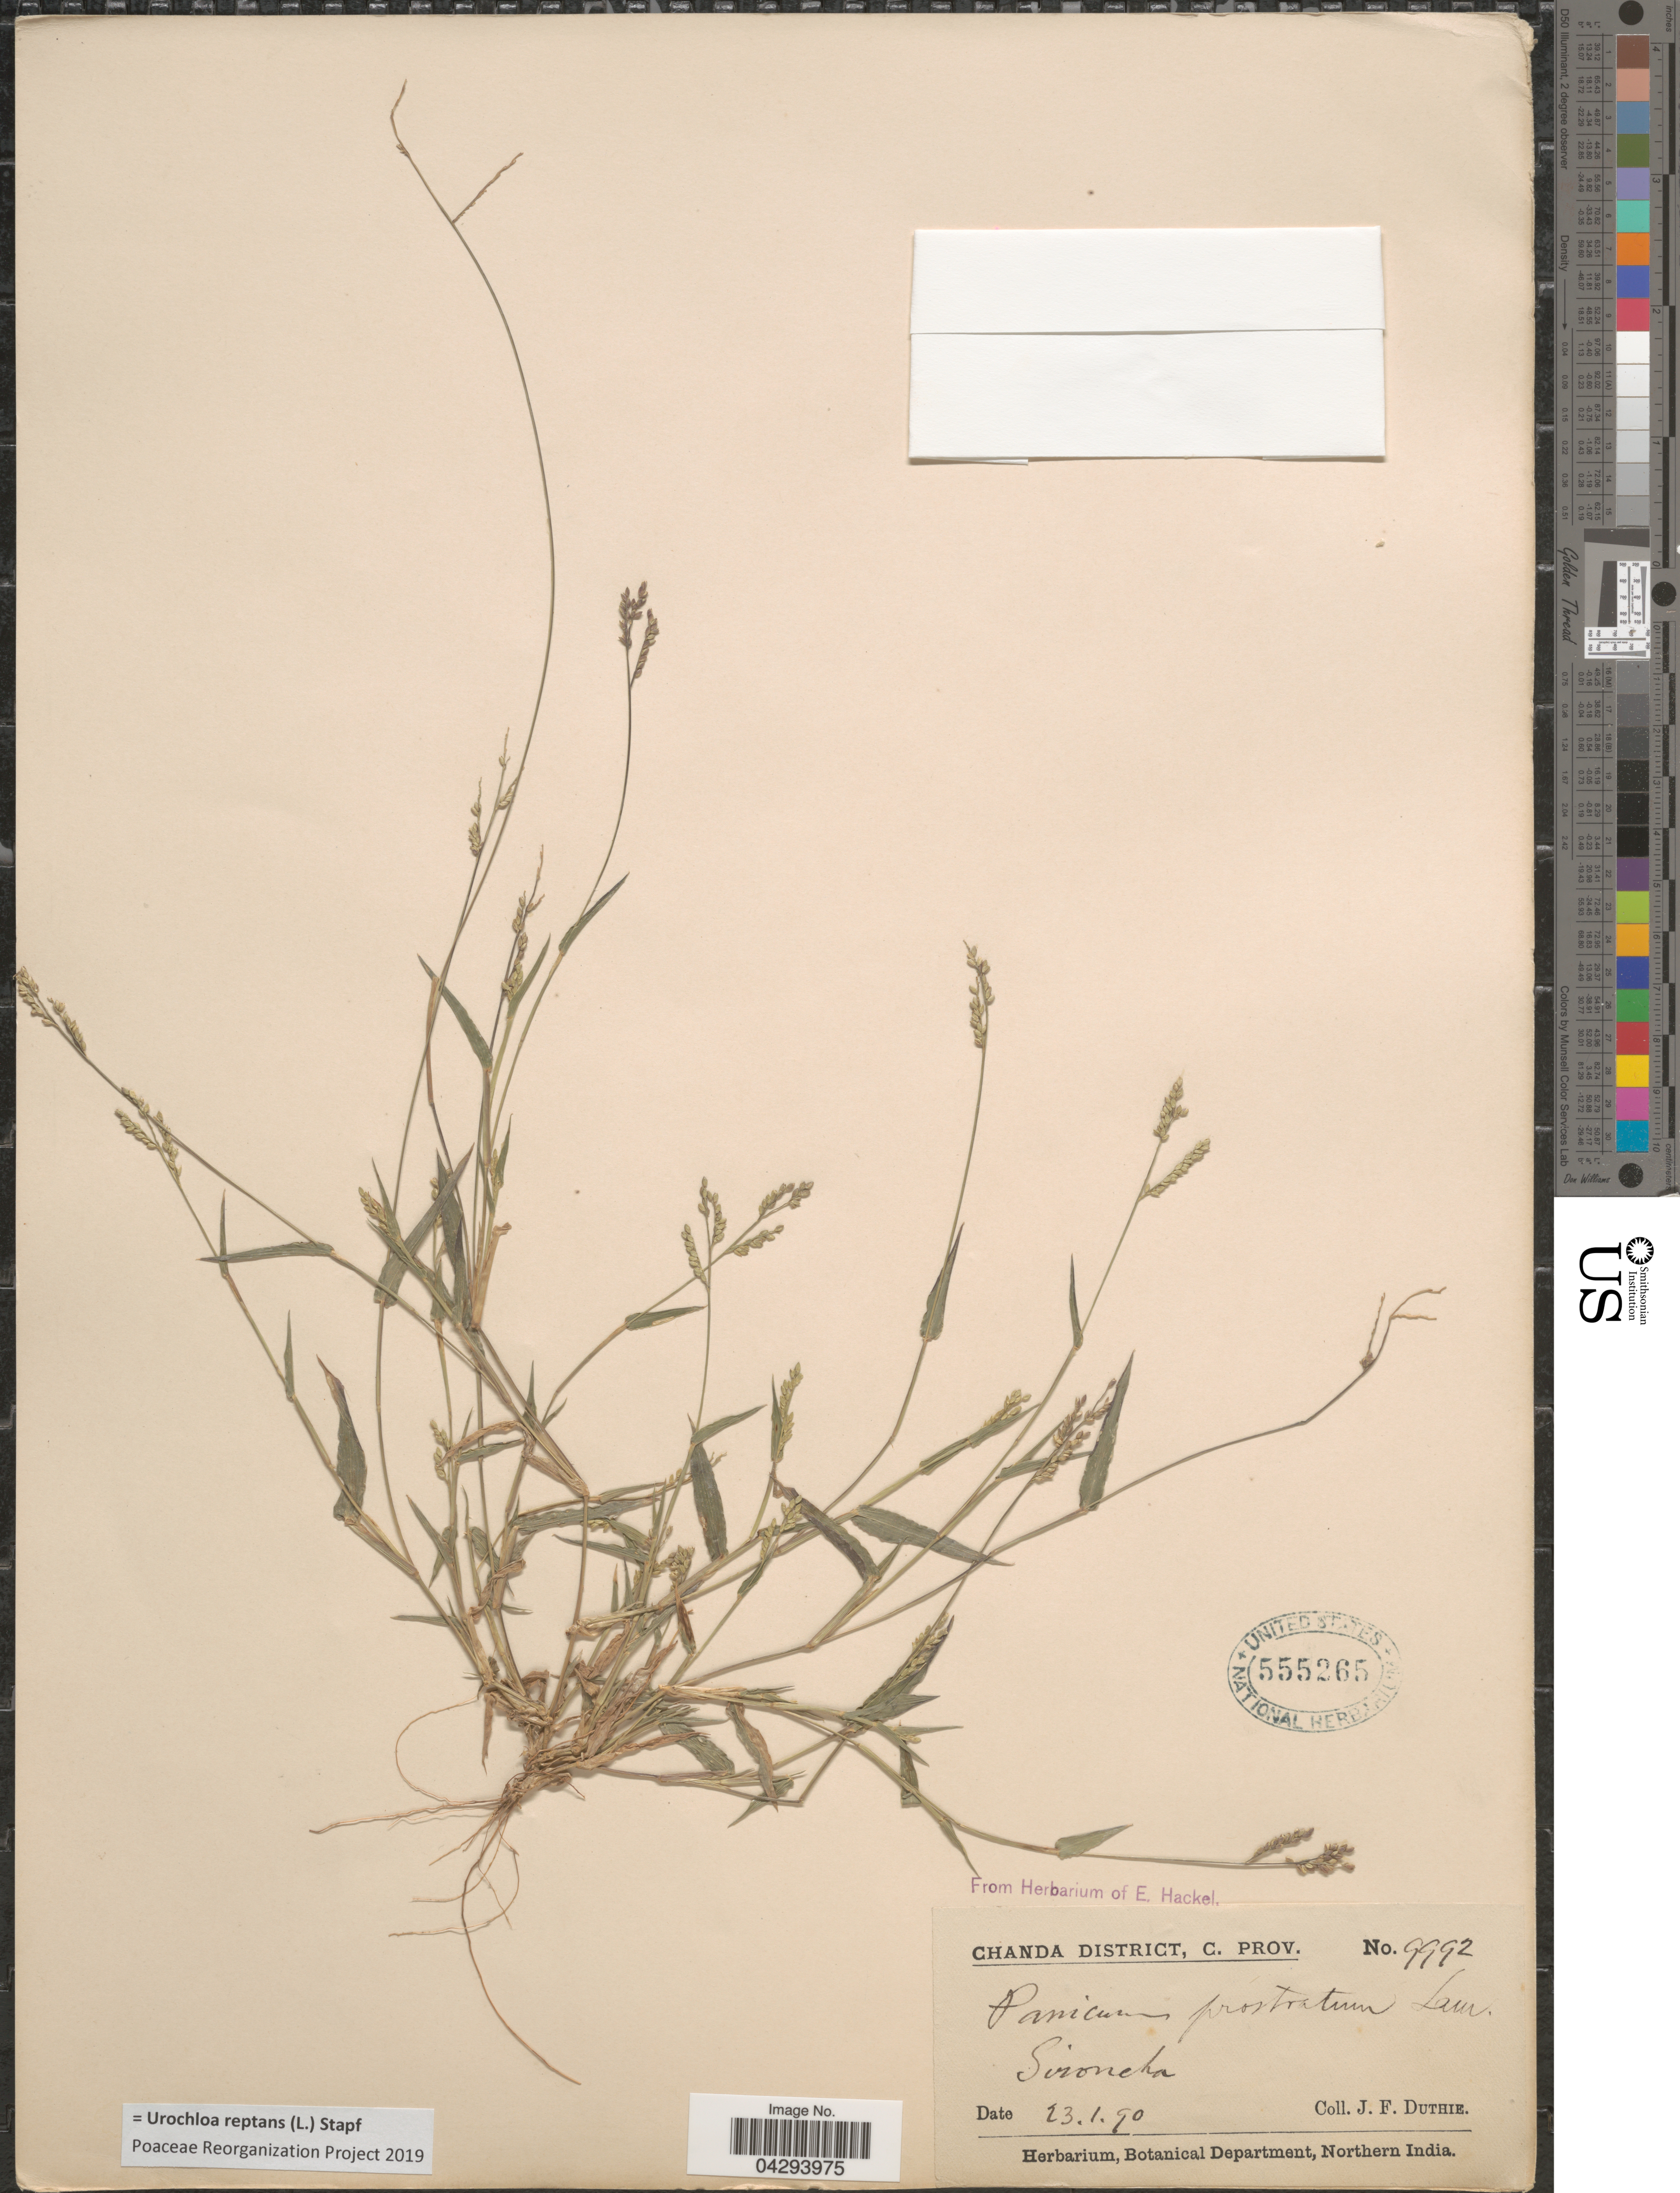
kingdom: Plantae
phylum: Tracheophyta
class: Liliopsida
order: Poales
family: Poaceae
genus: Urochloa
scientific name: Urochloa reptans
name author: (L.) Stapf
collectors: J. F. Duthie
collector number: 9992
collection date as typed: Transcribed d/m/y: 23/1/90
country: India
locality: Chanda District, C. Prov. Sironcha.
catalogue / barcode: US 55265